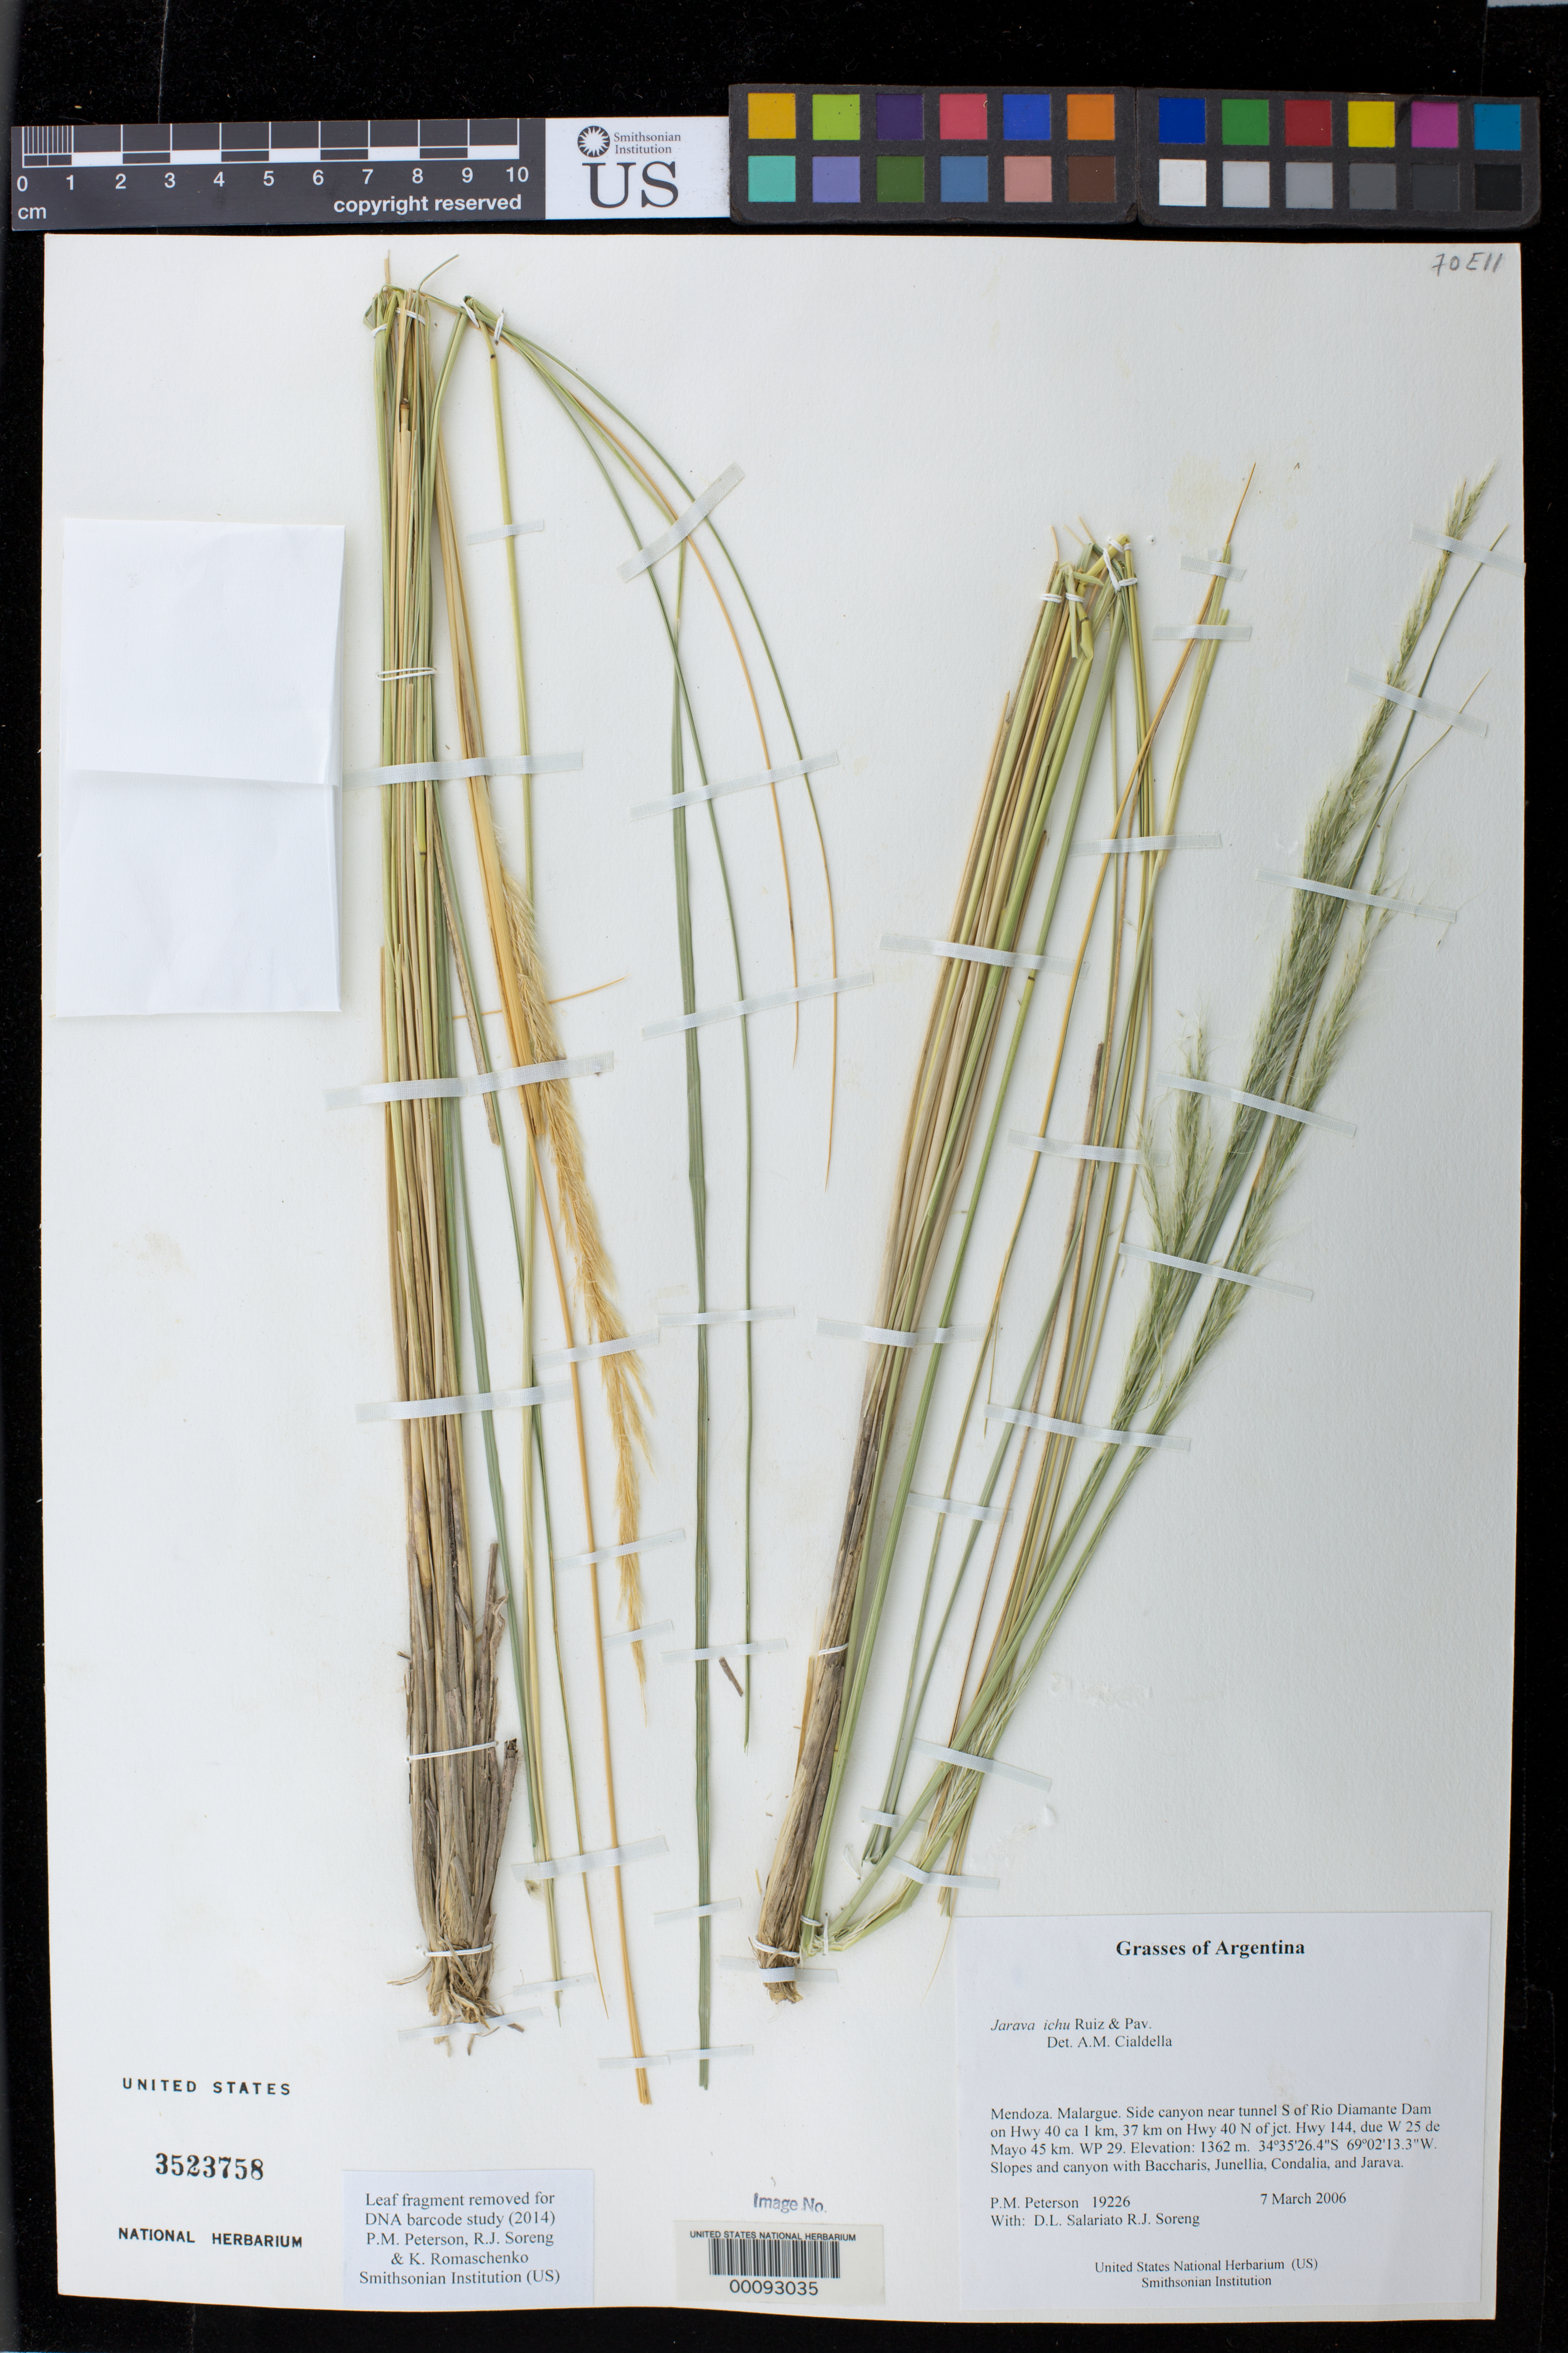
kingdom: Plantae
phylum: Tracheophyta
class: Liliopsida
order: Poales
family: Poaceae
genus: Jarava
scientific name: Jarava ichu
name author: Ruiz & Pav.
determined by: Cialdella, A. M.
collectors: P. M. Peterson, R. J. Soreng, D. Salariato & A. Panizza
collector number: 19226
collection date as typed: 07 Mar 2006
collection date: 2006-03-07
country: Argentina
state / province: Mendoza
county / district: Malargue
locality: Side canyon near tunnel S of Rio Diamante Dam on Hwy 40 ca 1 km, 37 km on Hwy 40 N of jct. Hwy 144, due W 25 de Mayo 45 km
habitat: Slopes and canyon with Baccharis, Junellia, Condalia, and Jarava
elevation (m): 1362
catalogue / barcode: US 3523758